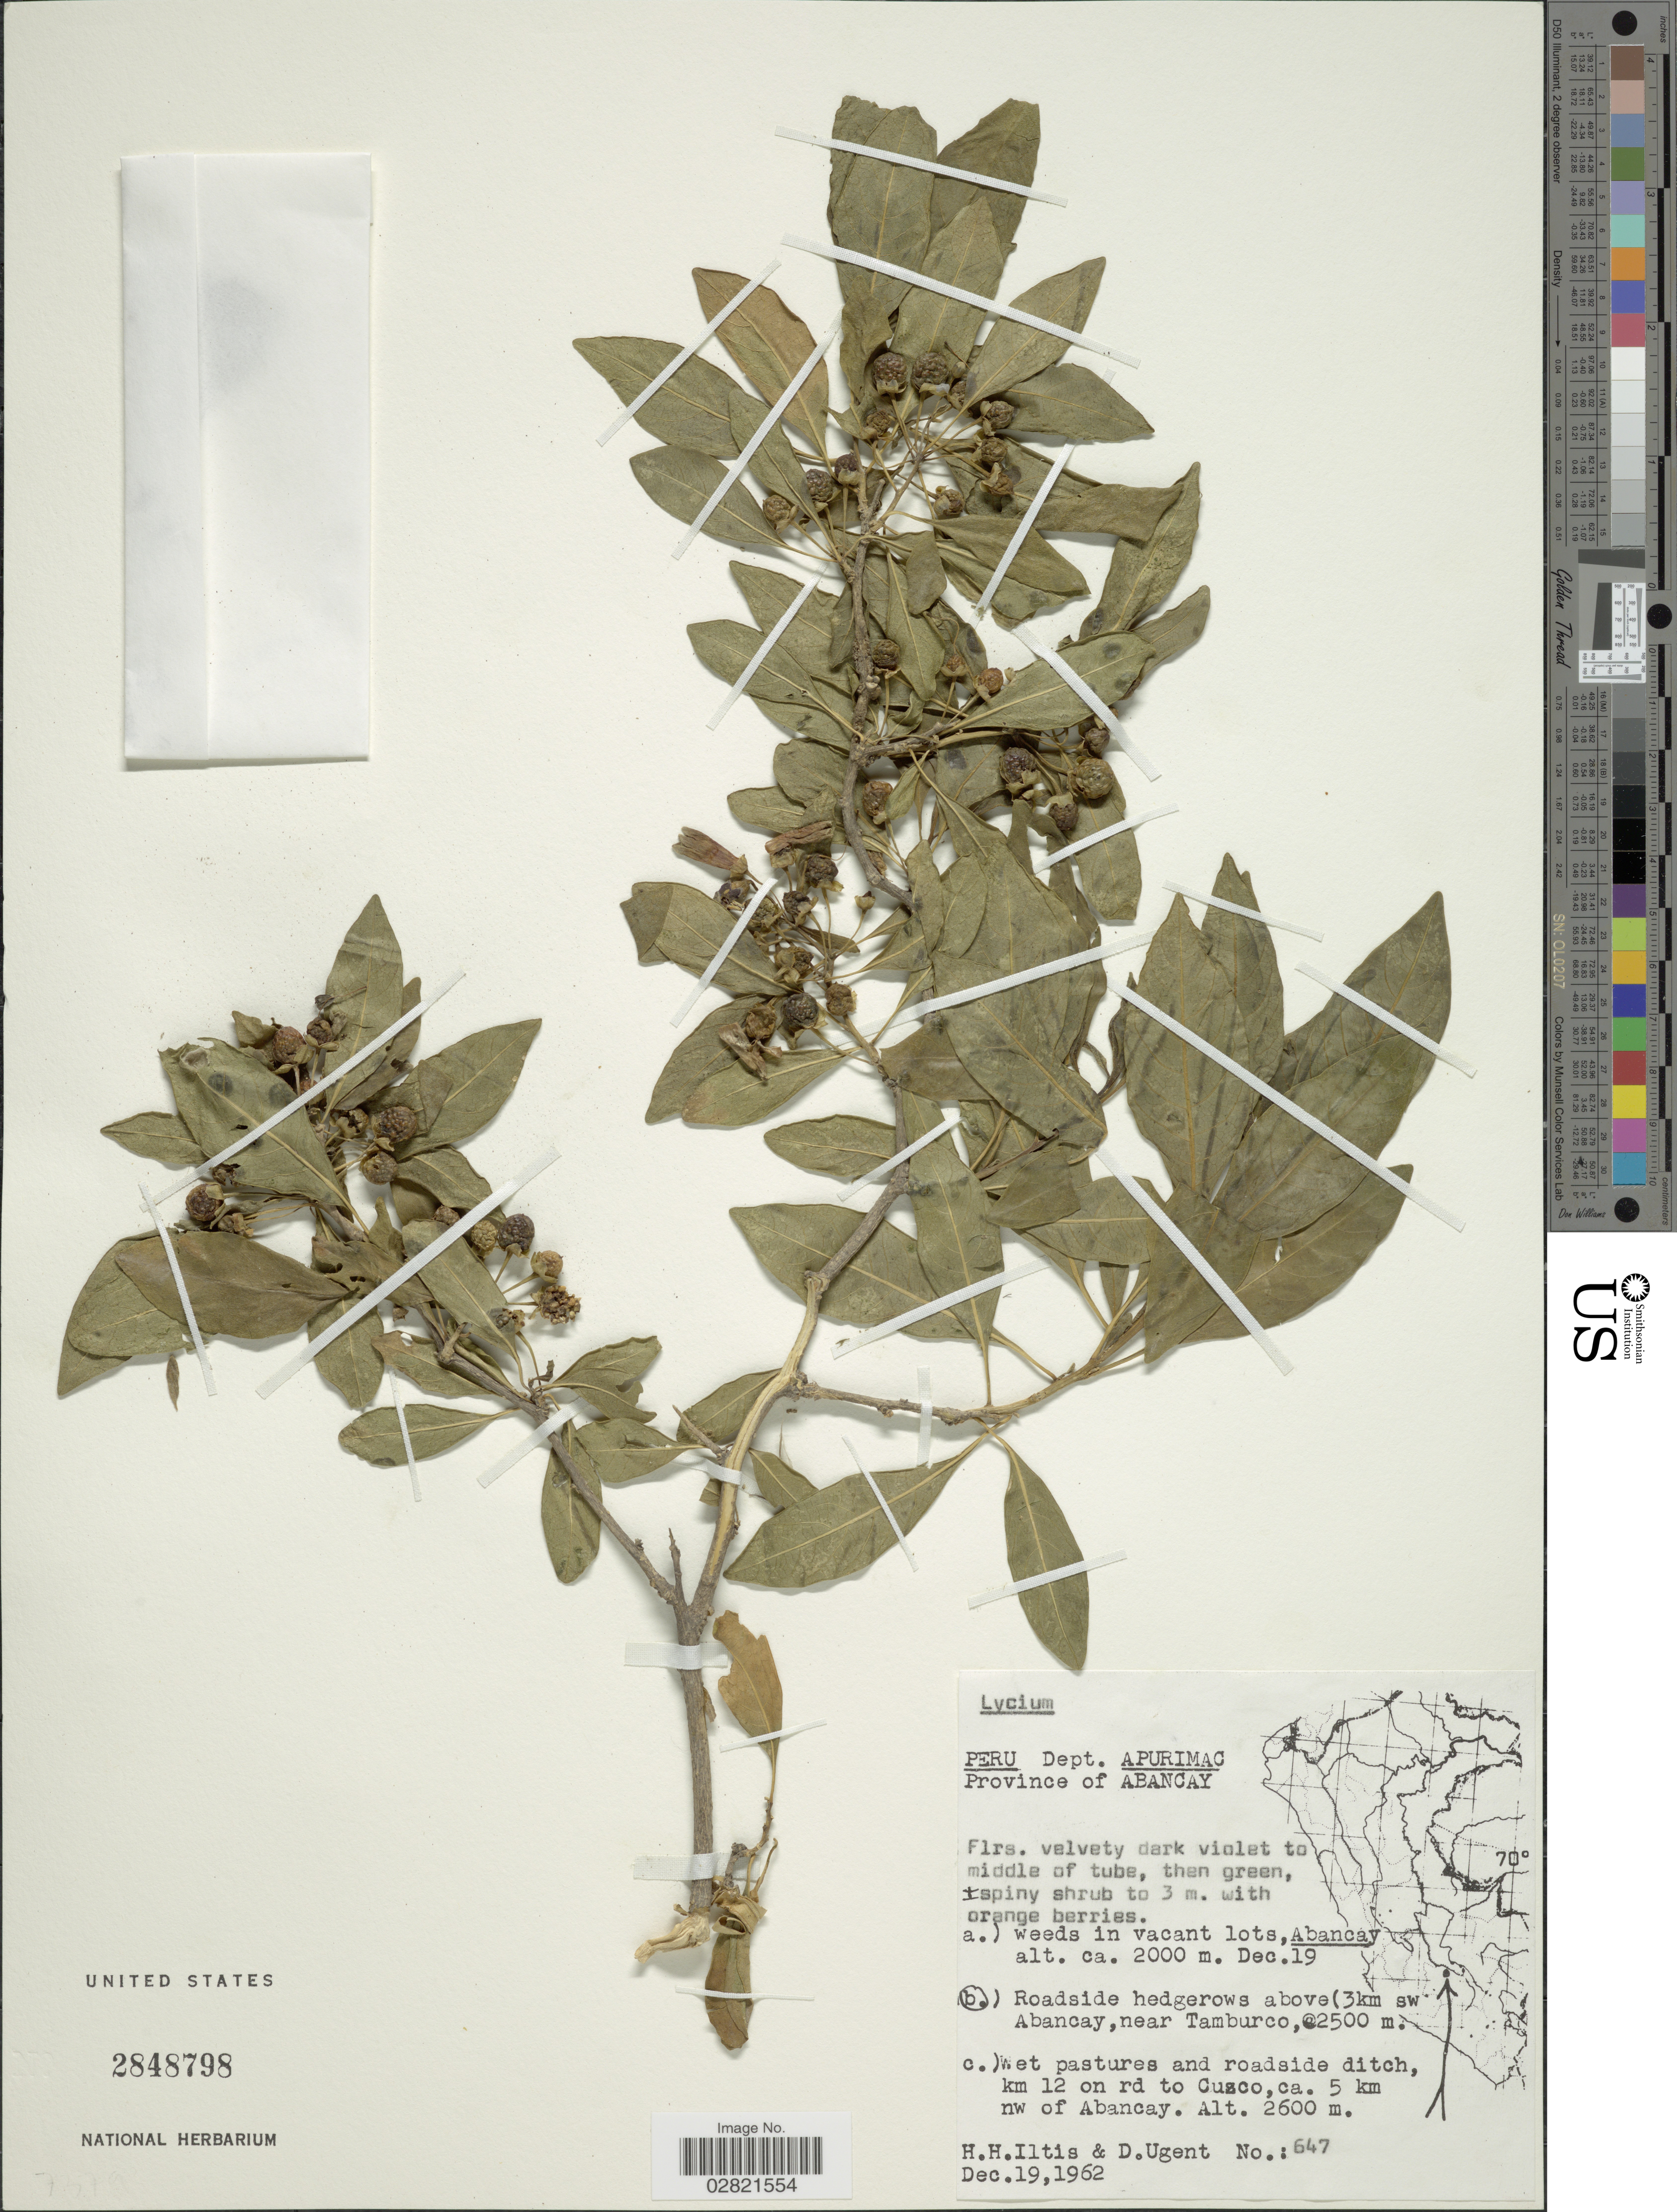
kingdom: Plantae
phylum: Tracheophyta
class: Magnoliopsida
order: Solanales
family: Solanaceae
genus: Lycium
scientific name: Lycium sp.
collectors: H. H. Iltis & D. Ugent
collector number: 647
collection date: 1962-12-19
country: Peru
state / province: Apurímac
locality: Dept. Apurimac. Province of Abancay. Roadside hedgerows above (3km sw Abancay, near Tamburco).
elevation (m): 2500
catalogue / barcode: US 2848798